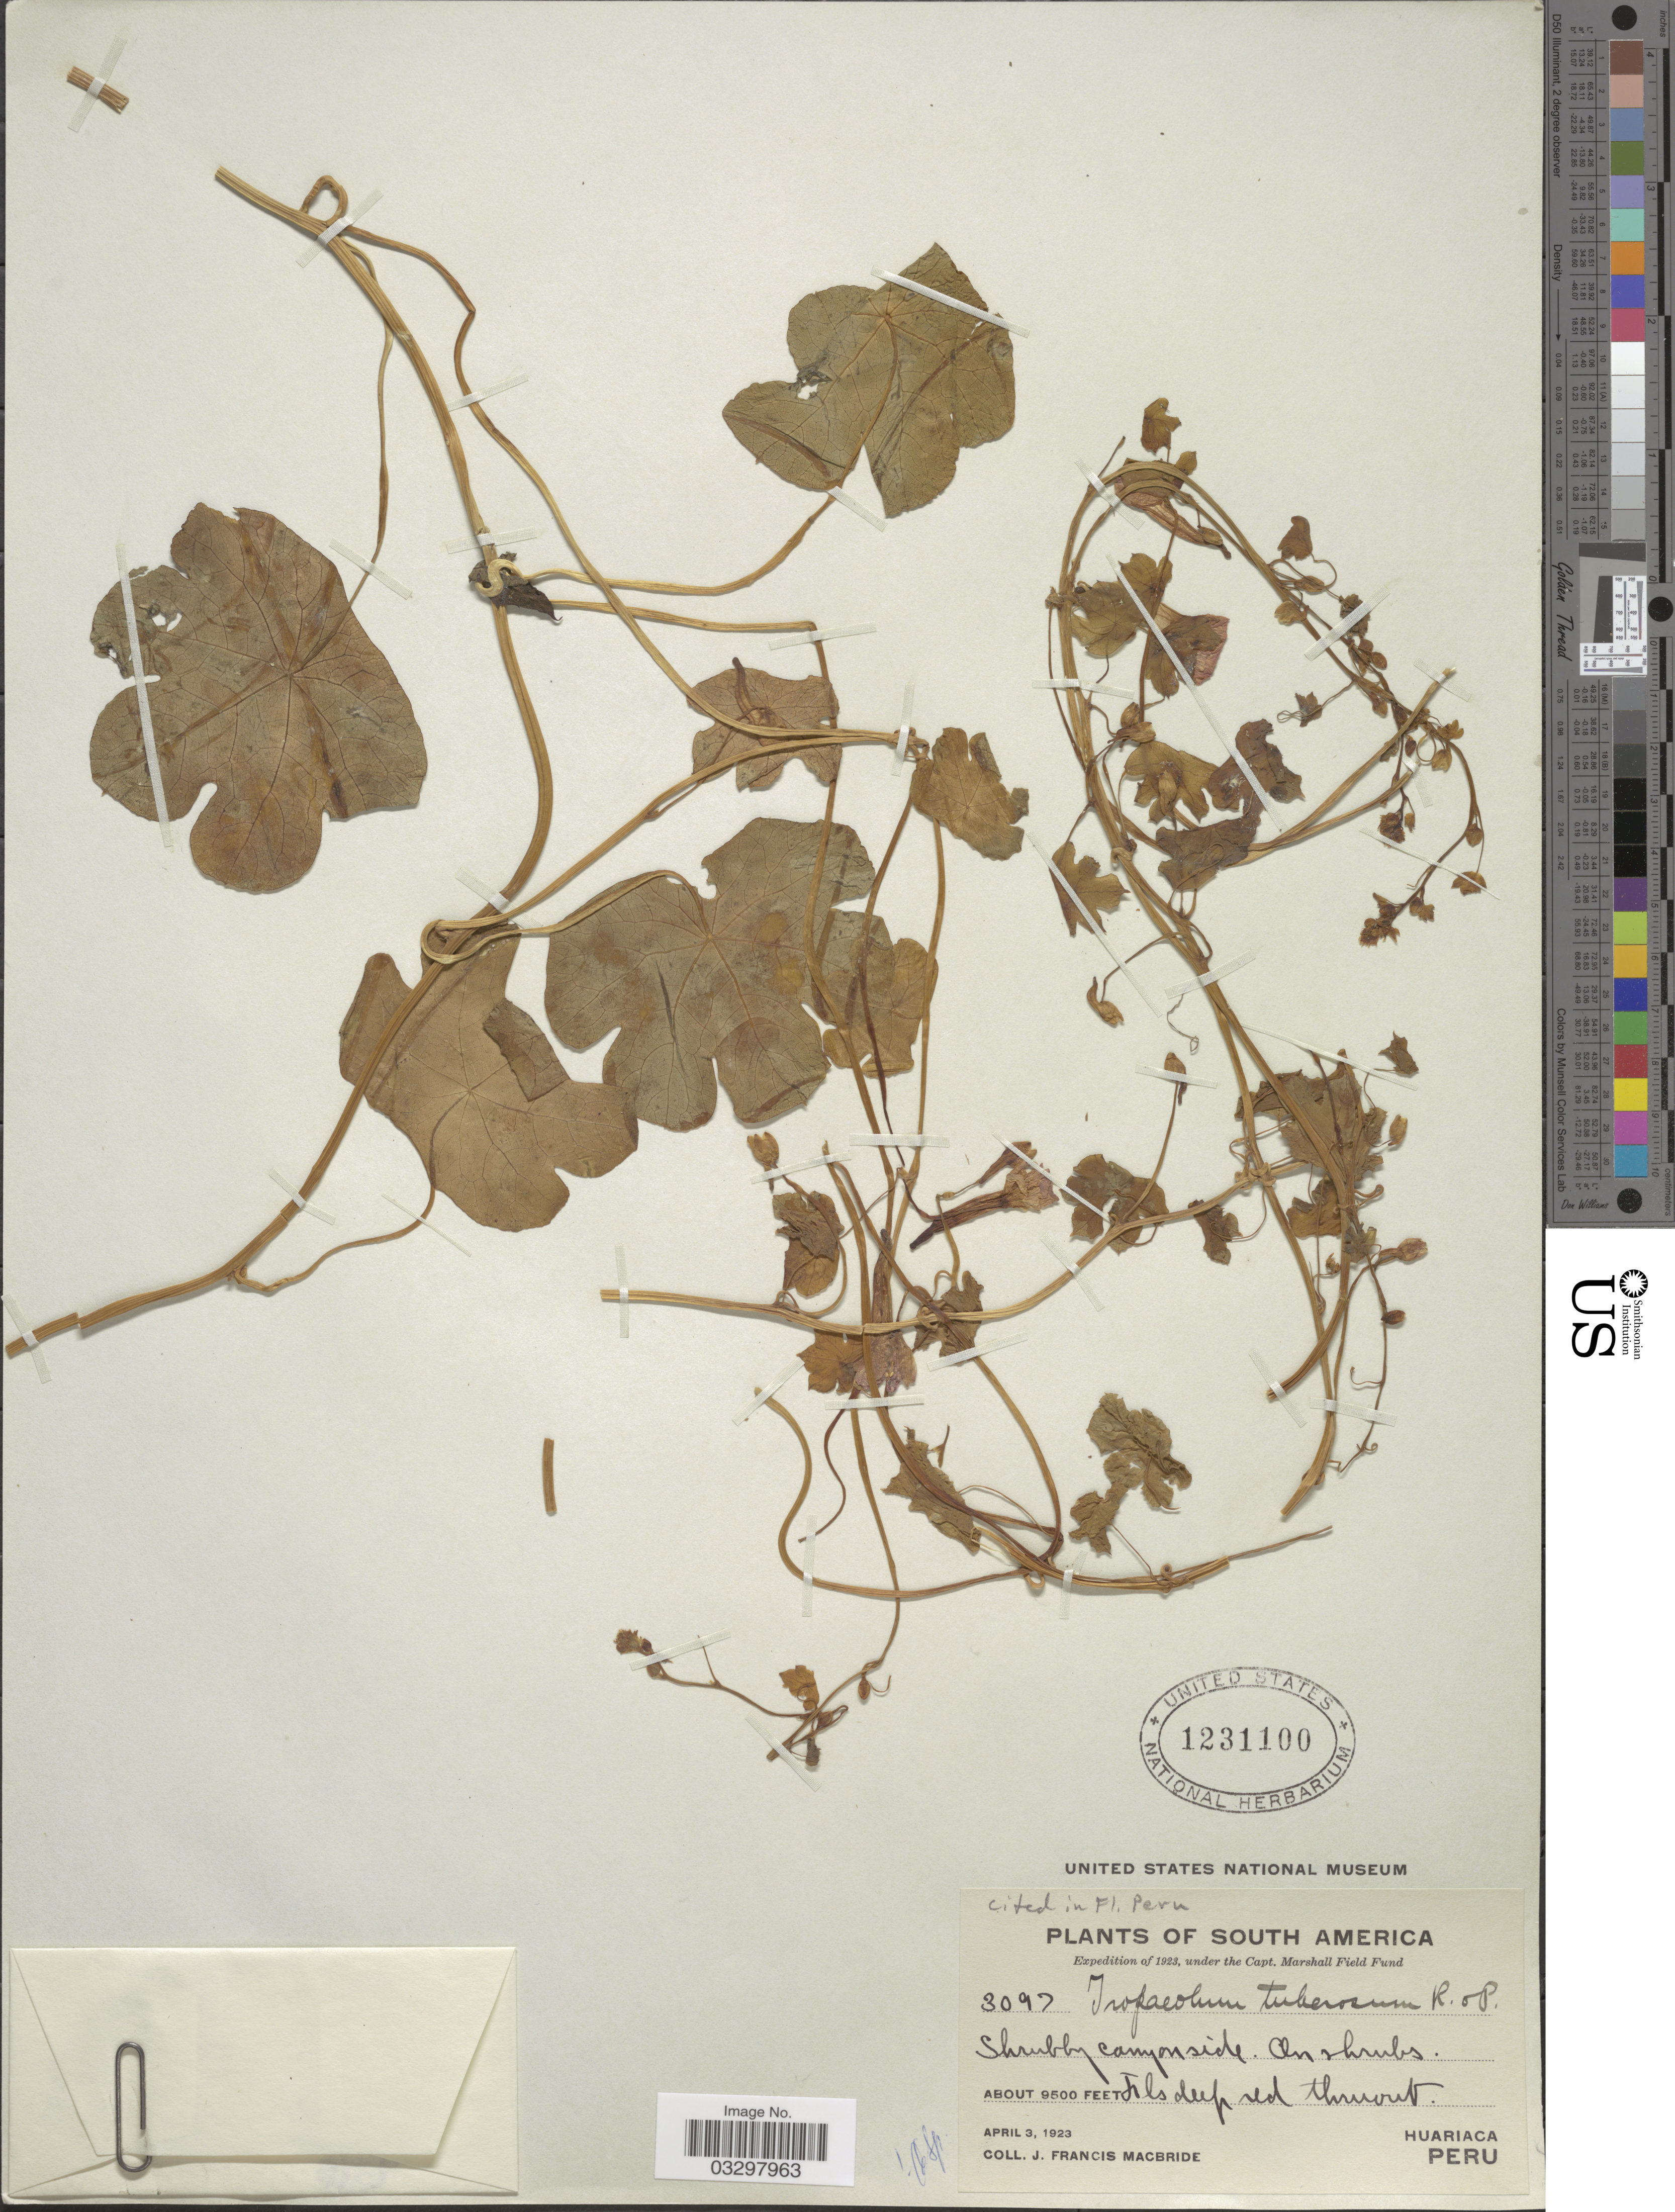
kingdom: Plantae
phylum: Tracheophyta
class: Magnoliopsida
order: Brassicales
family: Tropaeolaceae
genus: Tropaeolum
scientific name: Tropaeolum tuberosum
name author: Ruiz & Pav.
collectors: J. F. Macbride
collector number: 3097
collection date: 1923-04-03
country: Peru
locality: Huariaca.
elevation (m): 2896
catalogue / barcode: US 1231100